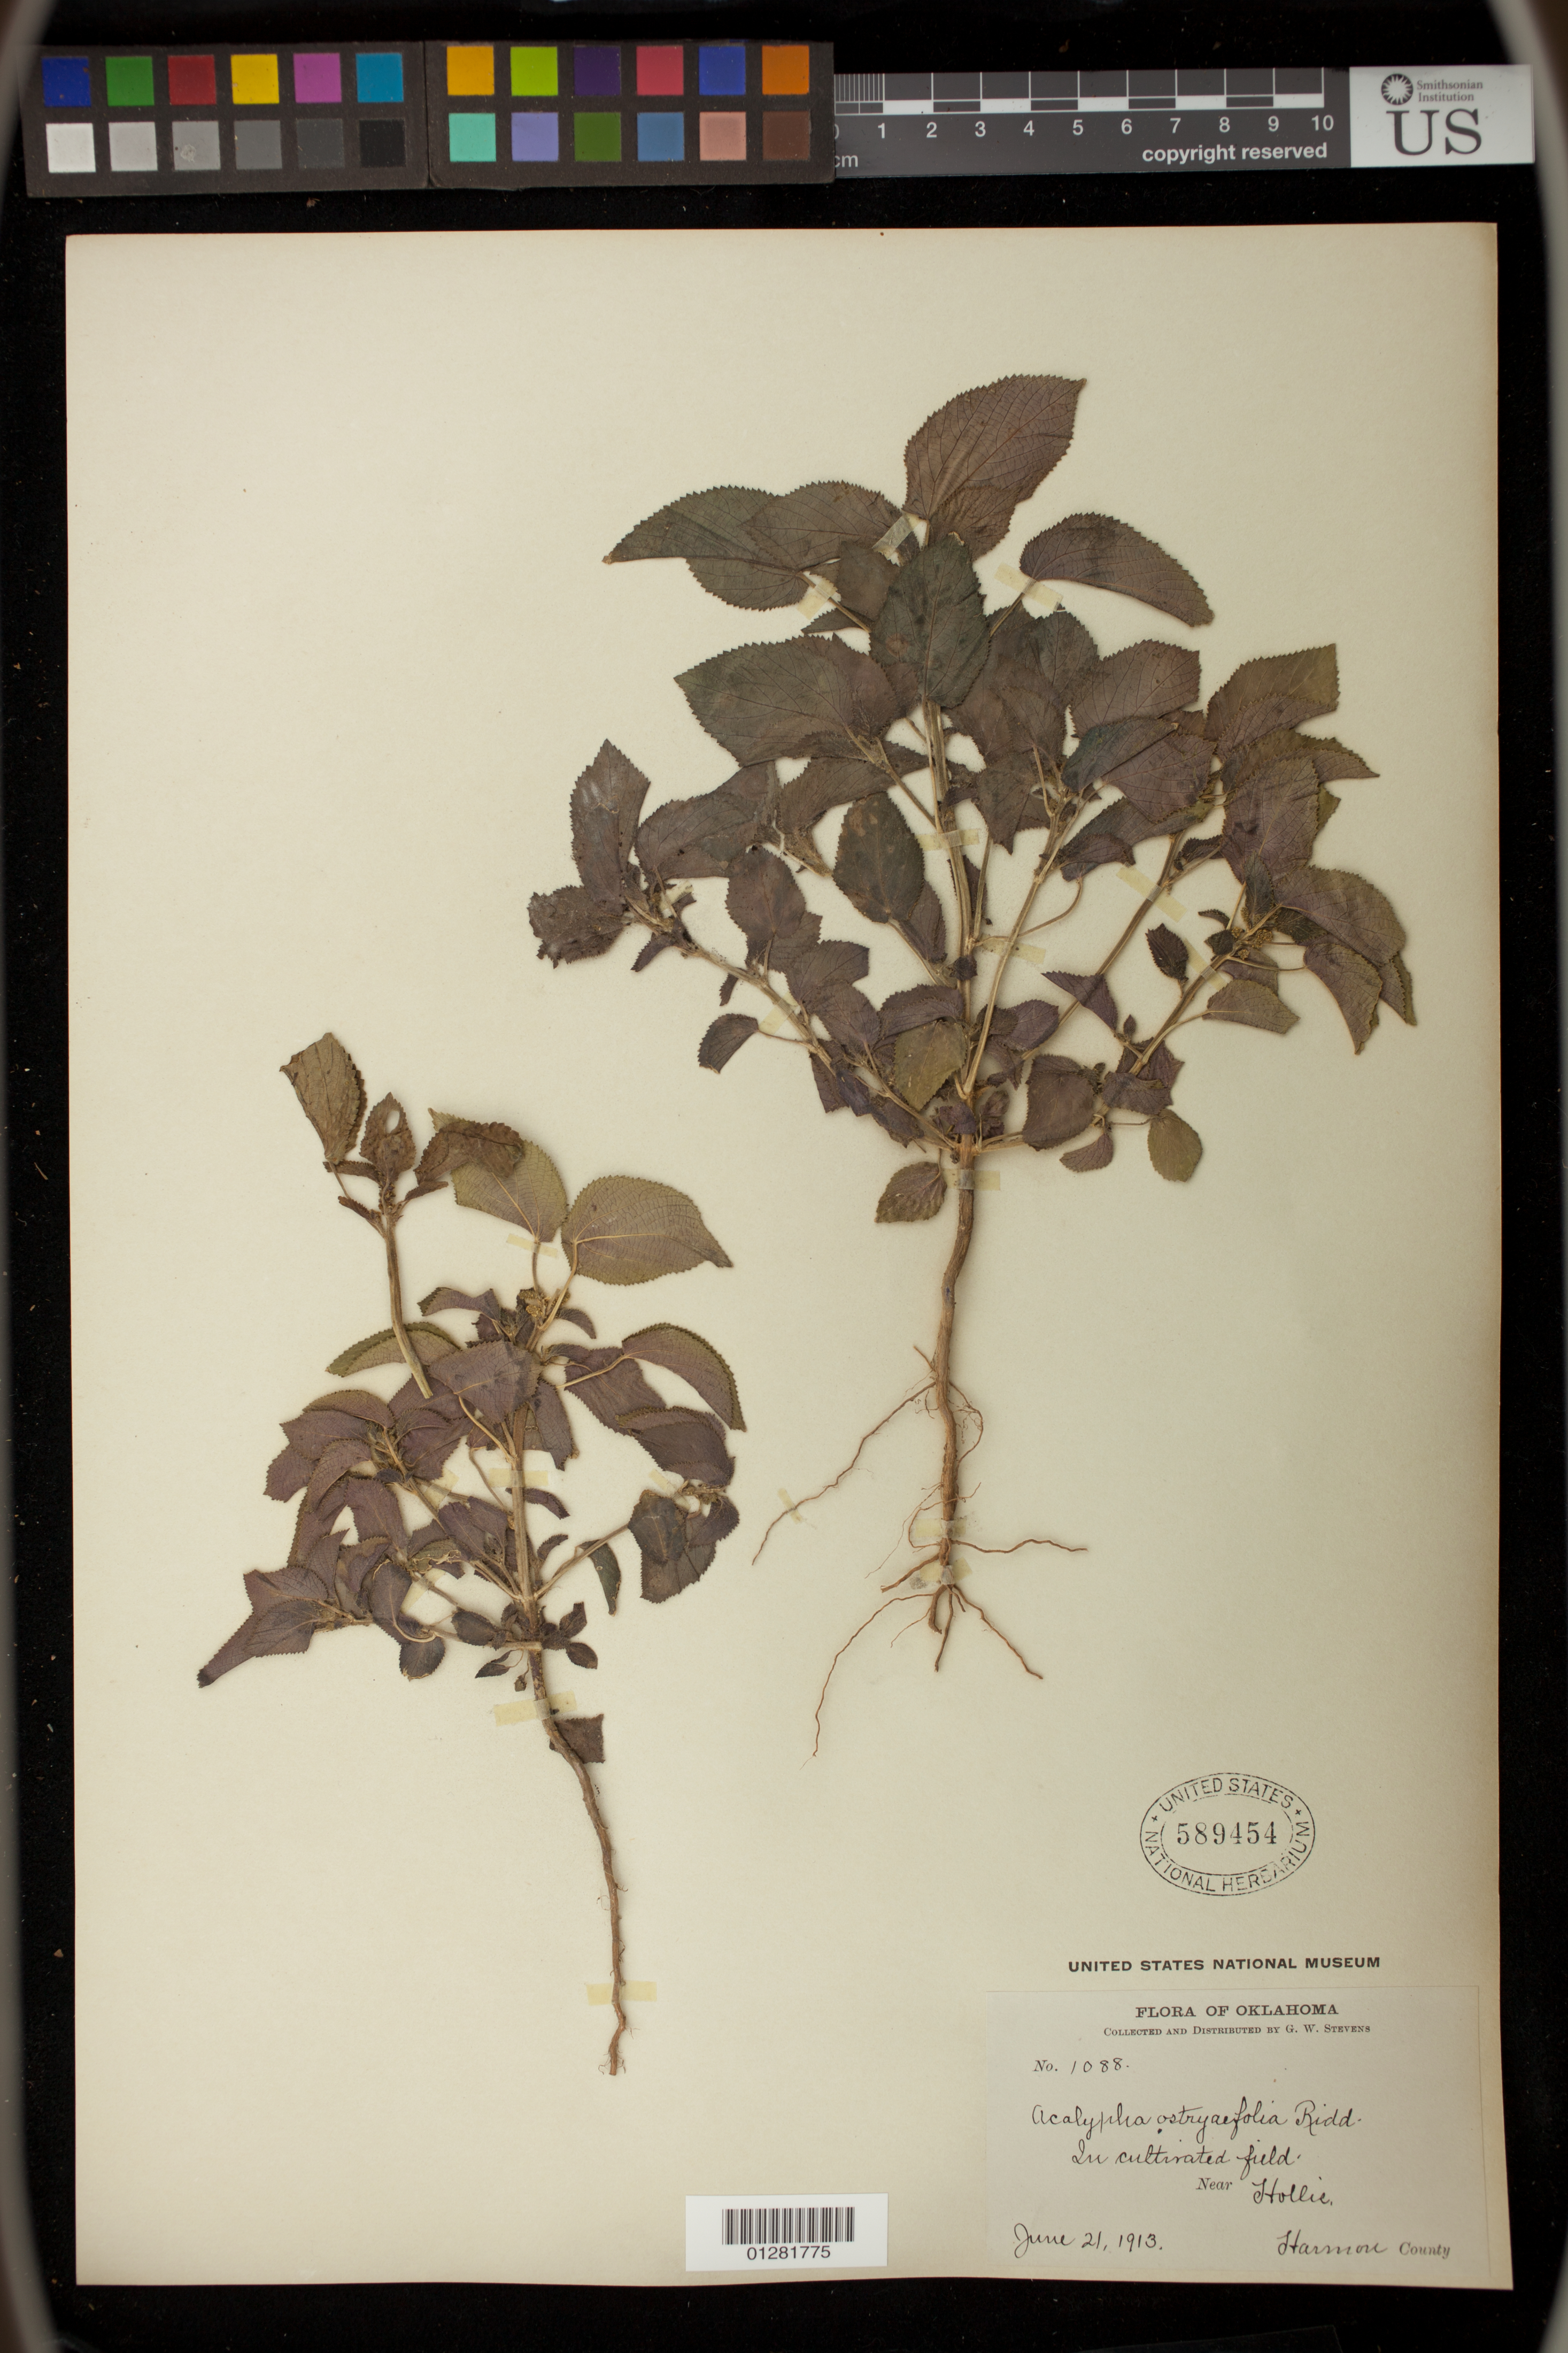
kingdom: Plantae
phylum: Tracheophyta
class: Magnoliopsida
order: Malpighiales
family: Euphorbiaceae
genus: Acalypha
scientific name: Acalypha ostryifolia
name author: Ridd.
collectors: G. W. Stevens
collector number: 1088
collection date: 1913-06-21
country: United States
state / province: Oklahoma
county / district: Harmon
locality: Near Hollie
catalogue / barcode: US 589454